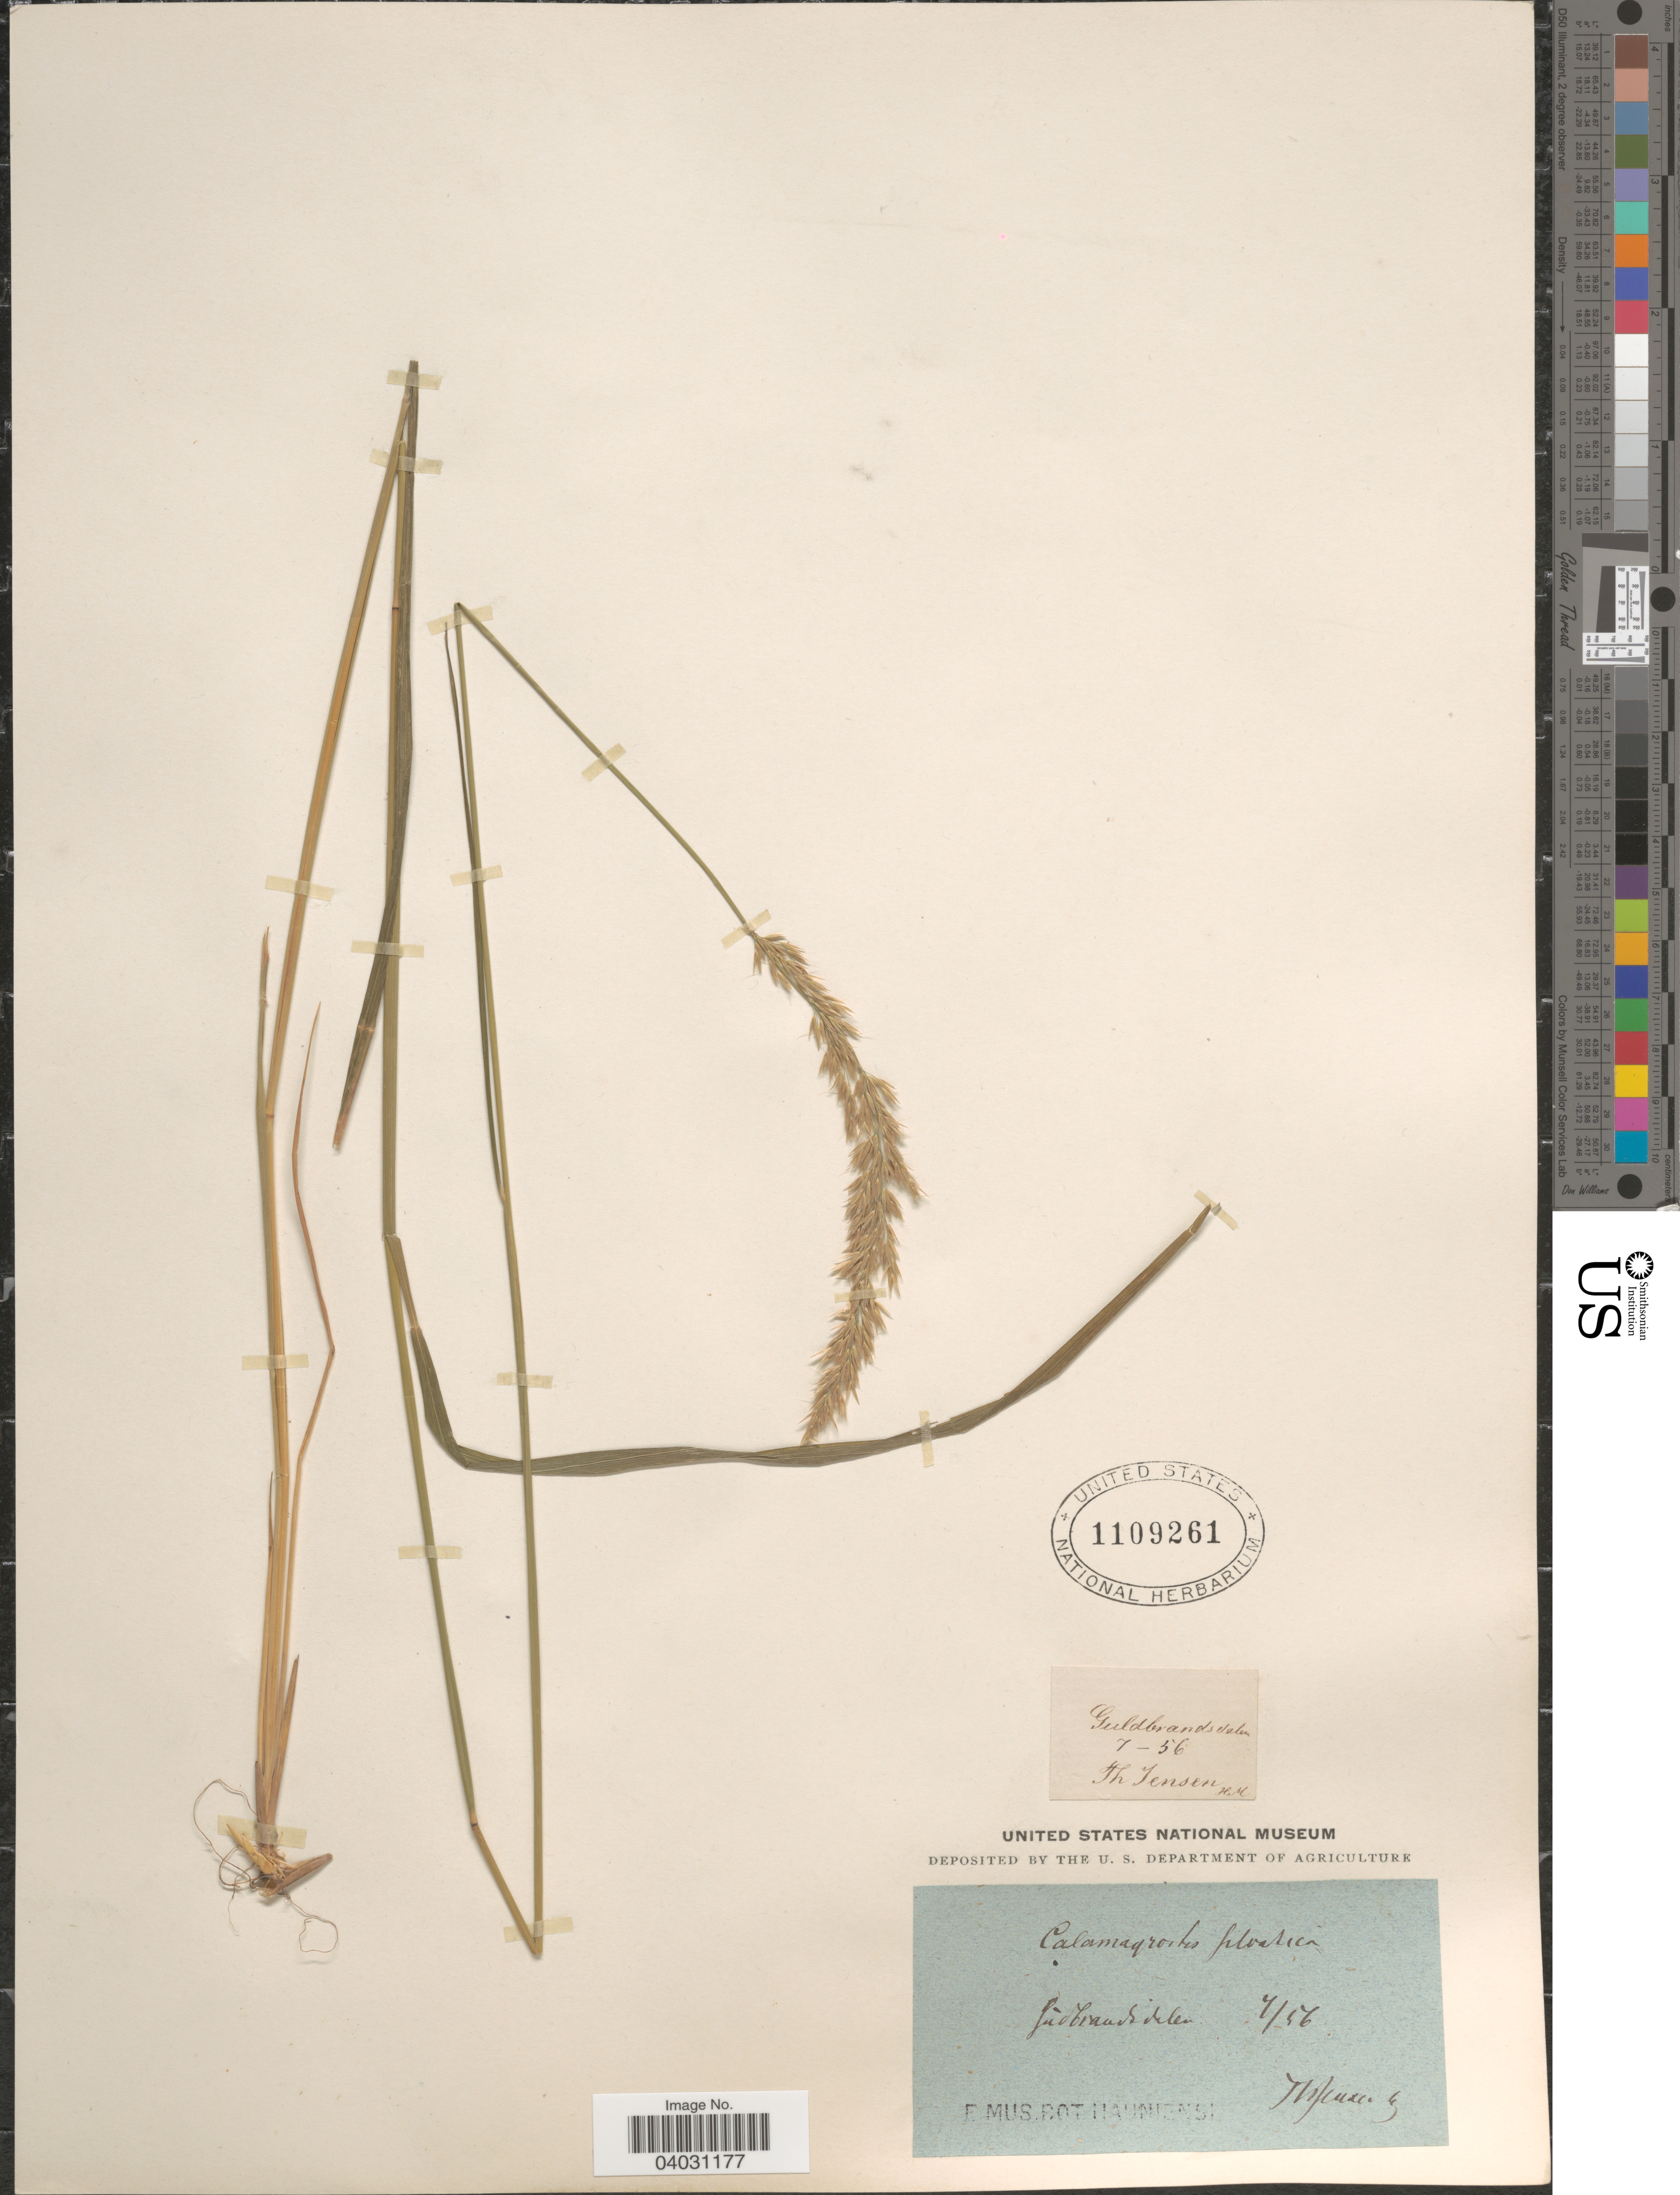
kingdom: Plantae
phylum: Tracheophyta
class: Liliopsida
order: Poales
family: Poaceae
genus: Calamagrostis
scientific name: Calamagrostis arundinacea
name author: (L.) Roth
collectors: T. Jensen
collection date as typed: Transcribed d/m/y: /7/56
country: Norway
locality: Gudbrandsdalen.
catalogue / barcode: US 1109261